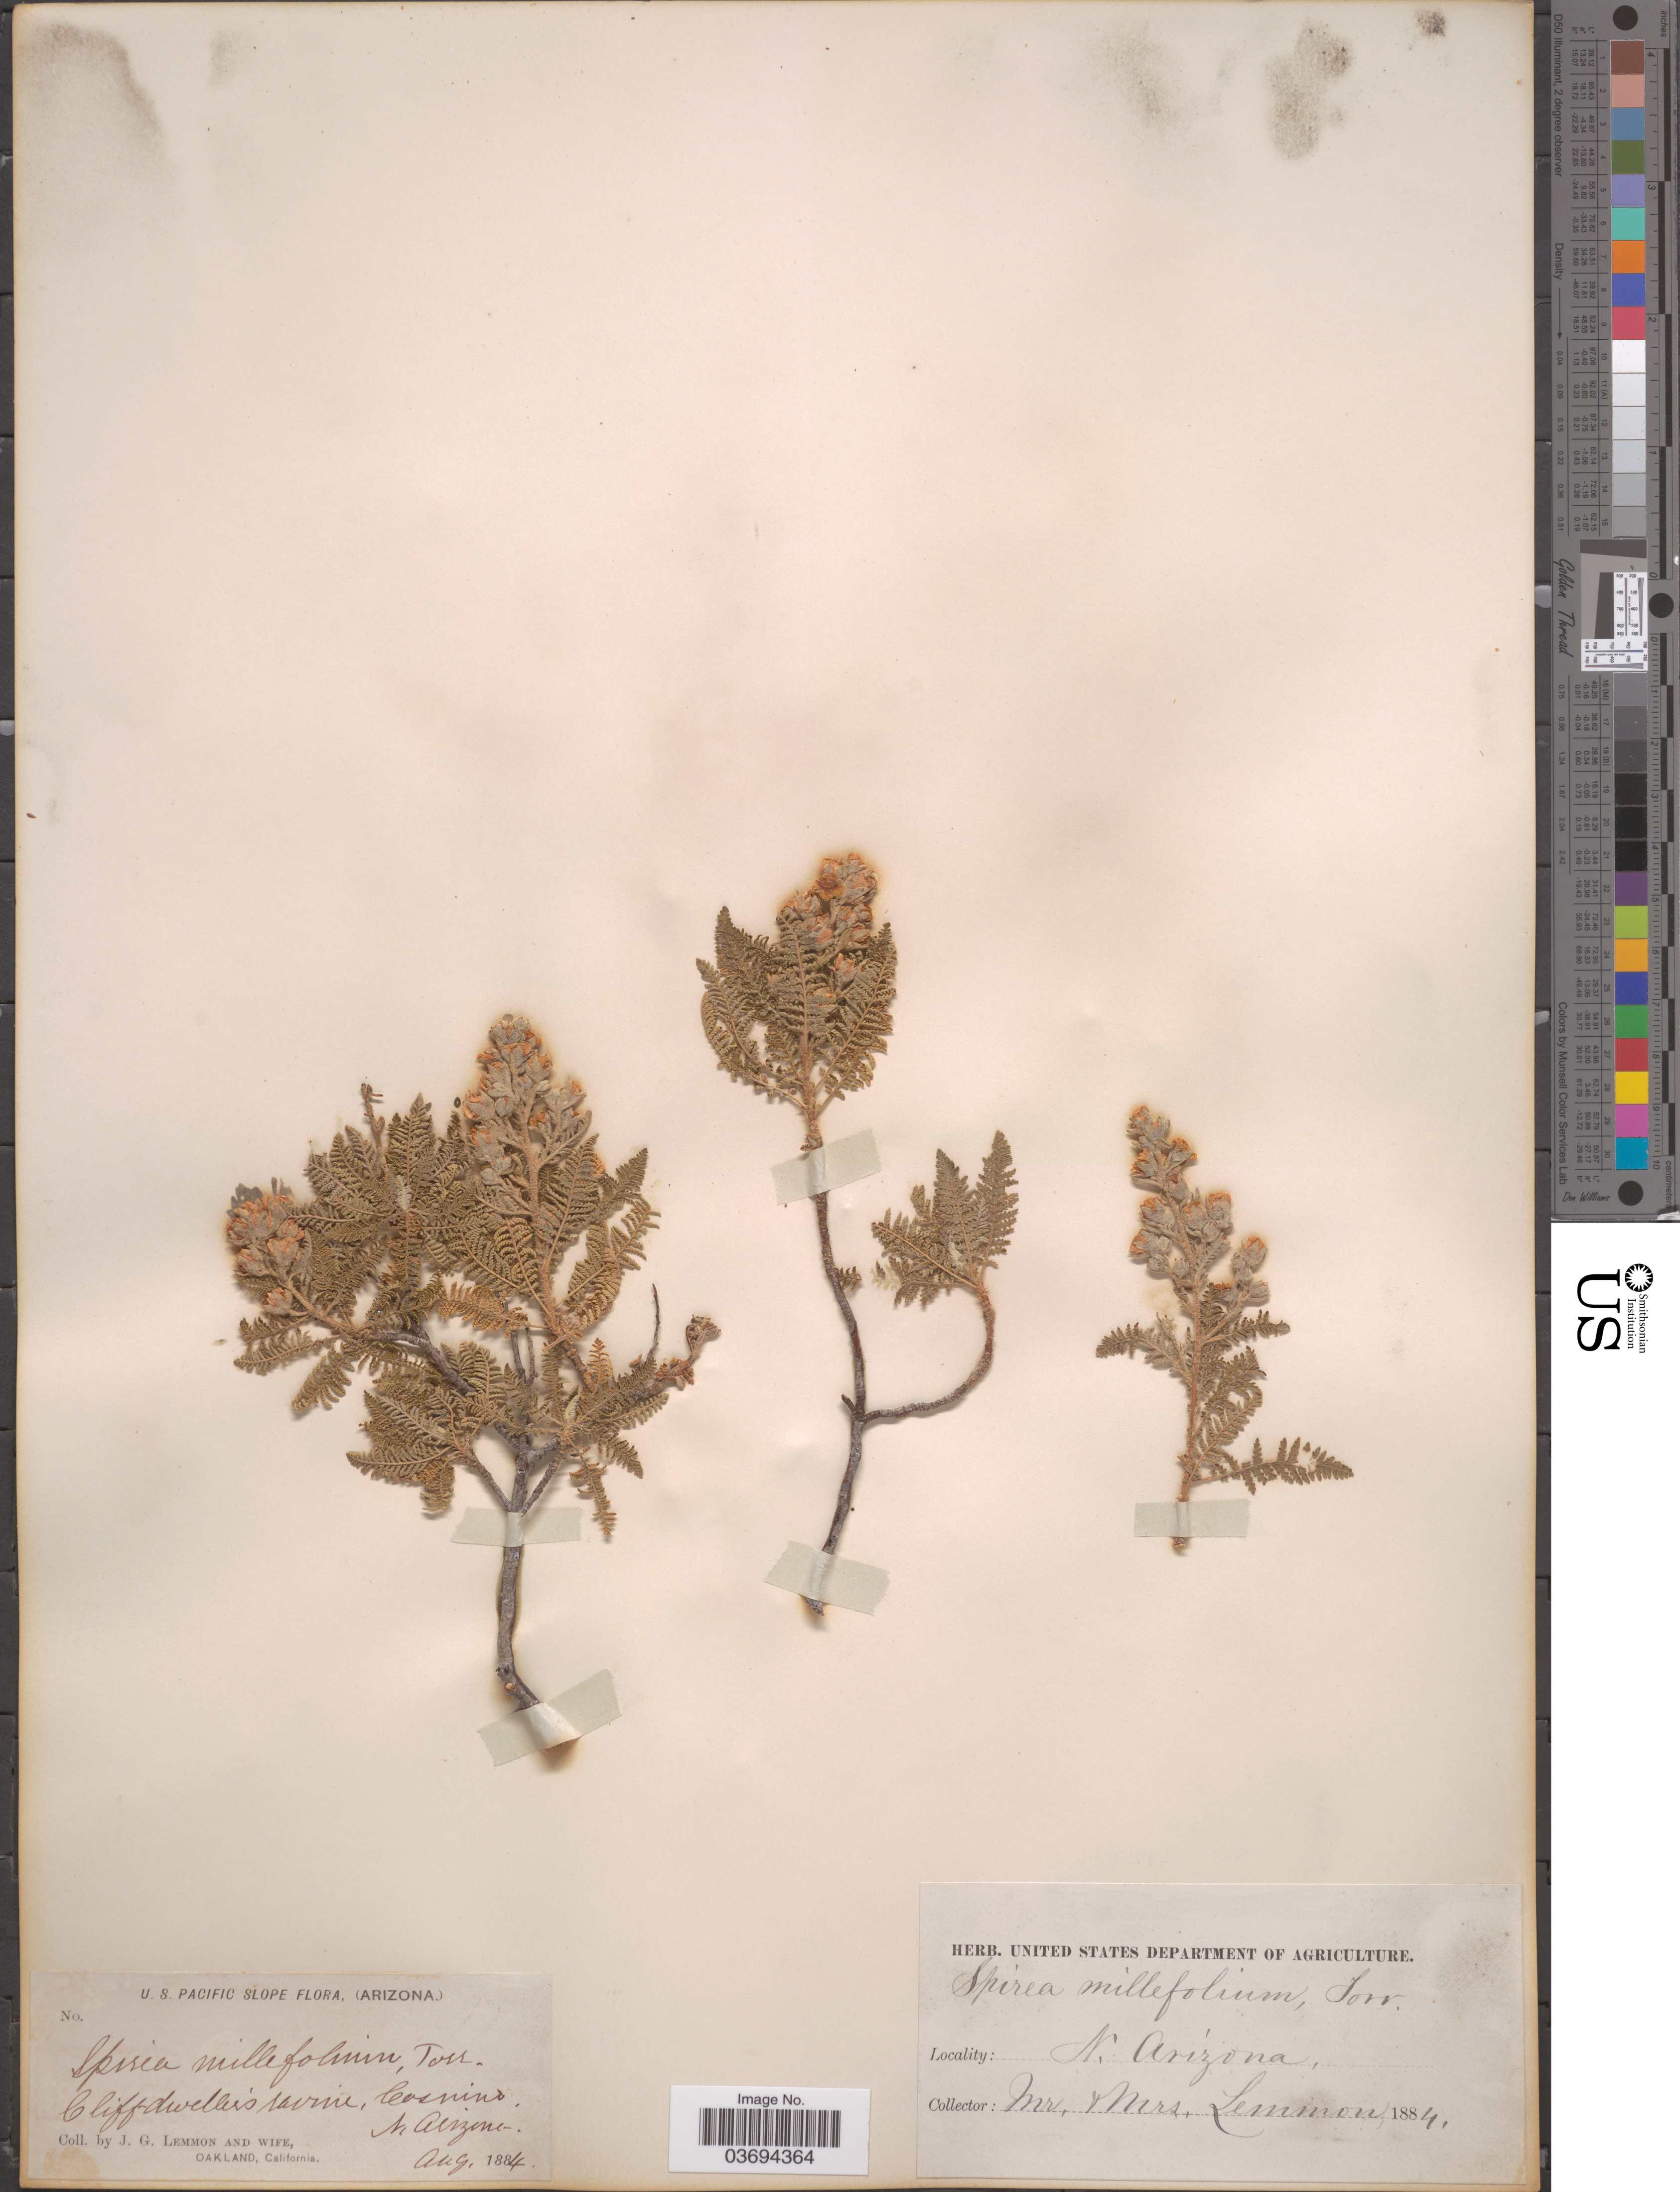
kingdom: Plantae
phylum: Tracheophyta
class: Magnoliopsida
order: Rosales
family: Rosaceae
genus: Chamaebatiaria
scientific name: Chamaebatiaria millefolium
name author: (Torr.) Maxim.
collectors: J. Lemmon & Mrs. J. G. Lemmon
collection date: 1884-08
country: United States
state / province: Arizona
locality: U.S. Pacific slope. Cliffdweller's ravine, Cosnino, N. Arizona.